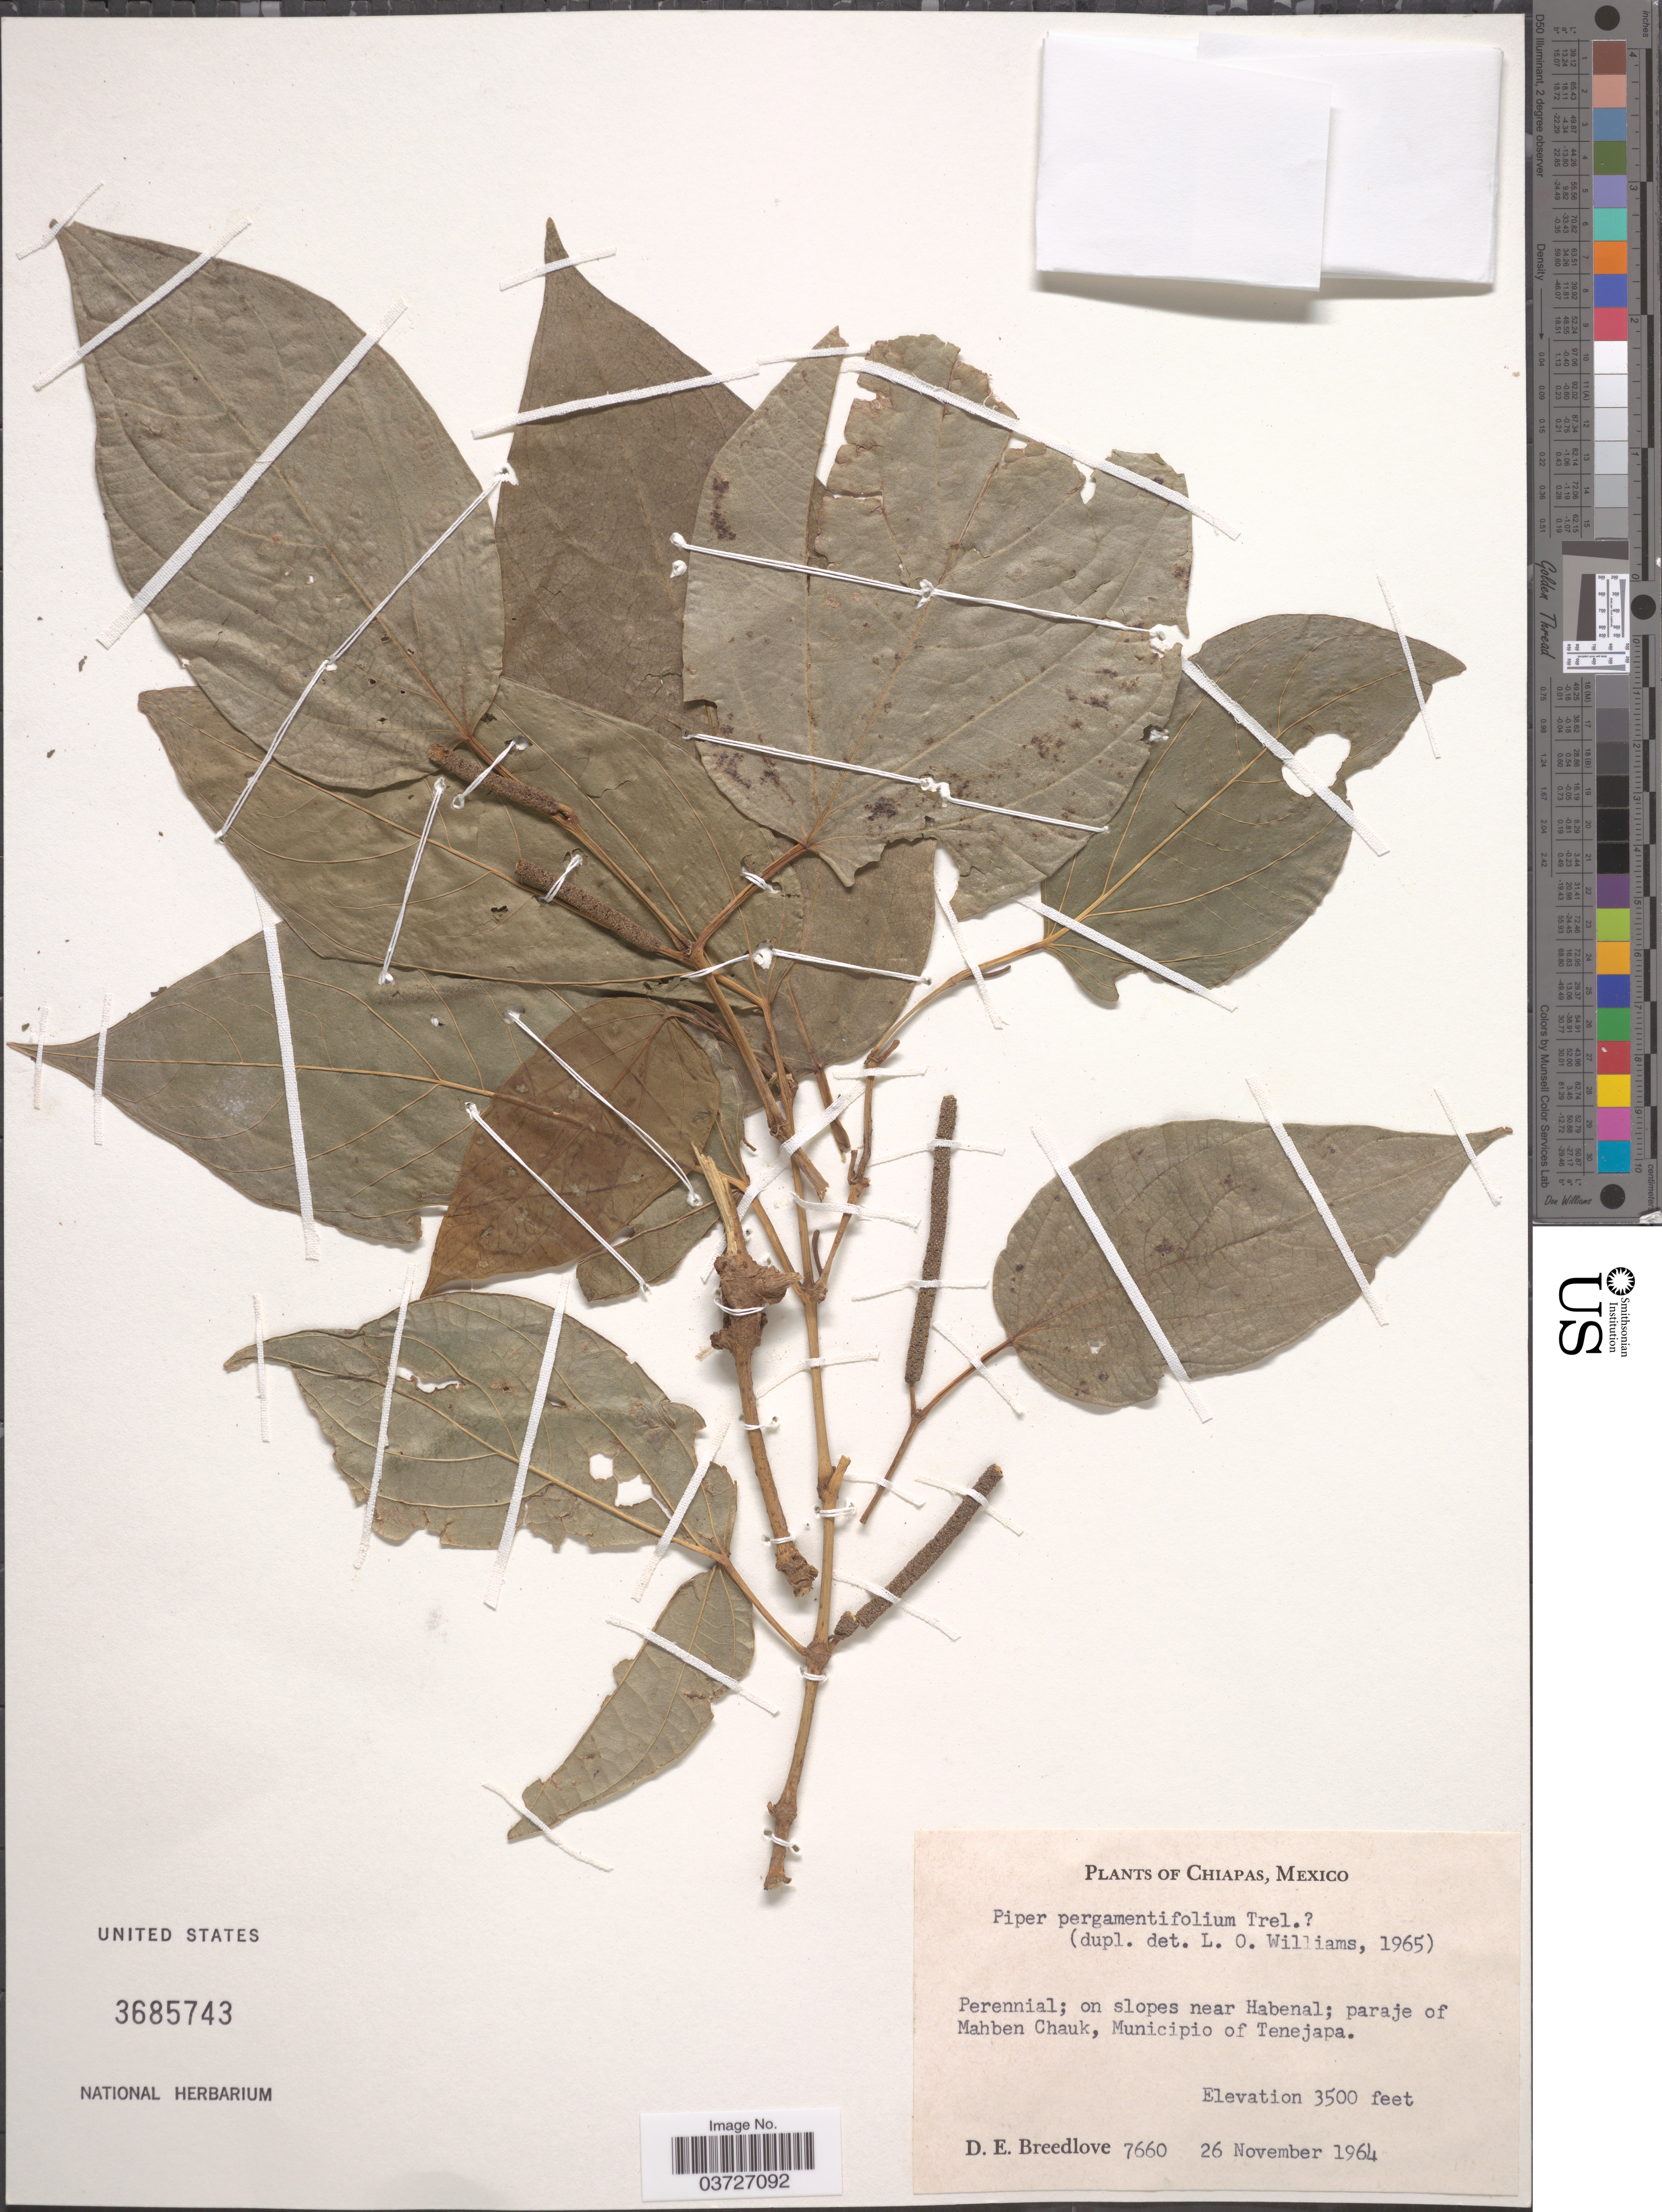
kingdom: Plantae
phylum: Tracheophyta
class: Magnoliopsida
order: Piperales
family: Piperaceae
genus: Piper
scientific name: Piper pergamentifolium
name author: Trel. & Standl.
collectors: D. E. Breedlove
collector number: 7660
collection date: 1964-11-26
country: Mexico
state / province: Chiapas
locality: On slopes near Habenal; paraje of Mahben Chauk, Municipio of Tenejapa.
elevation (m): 1067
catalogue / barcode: US 3685743